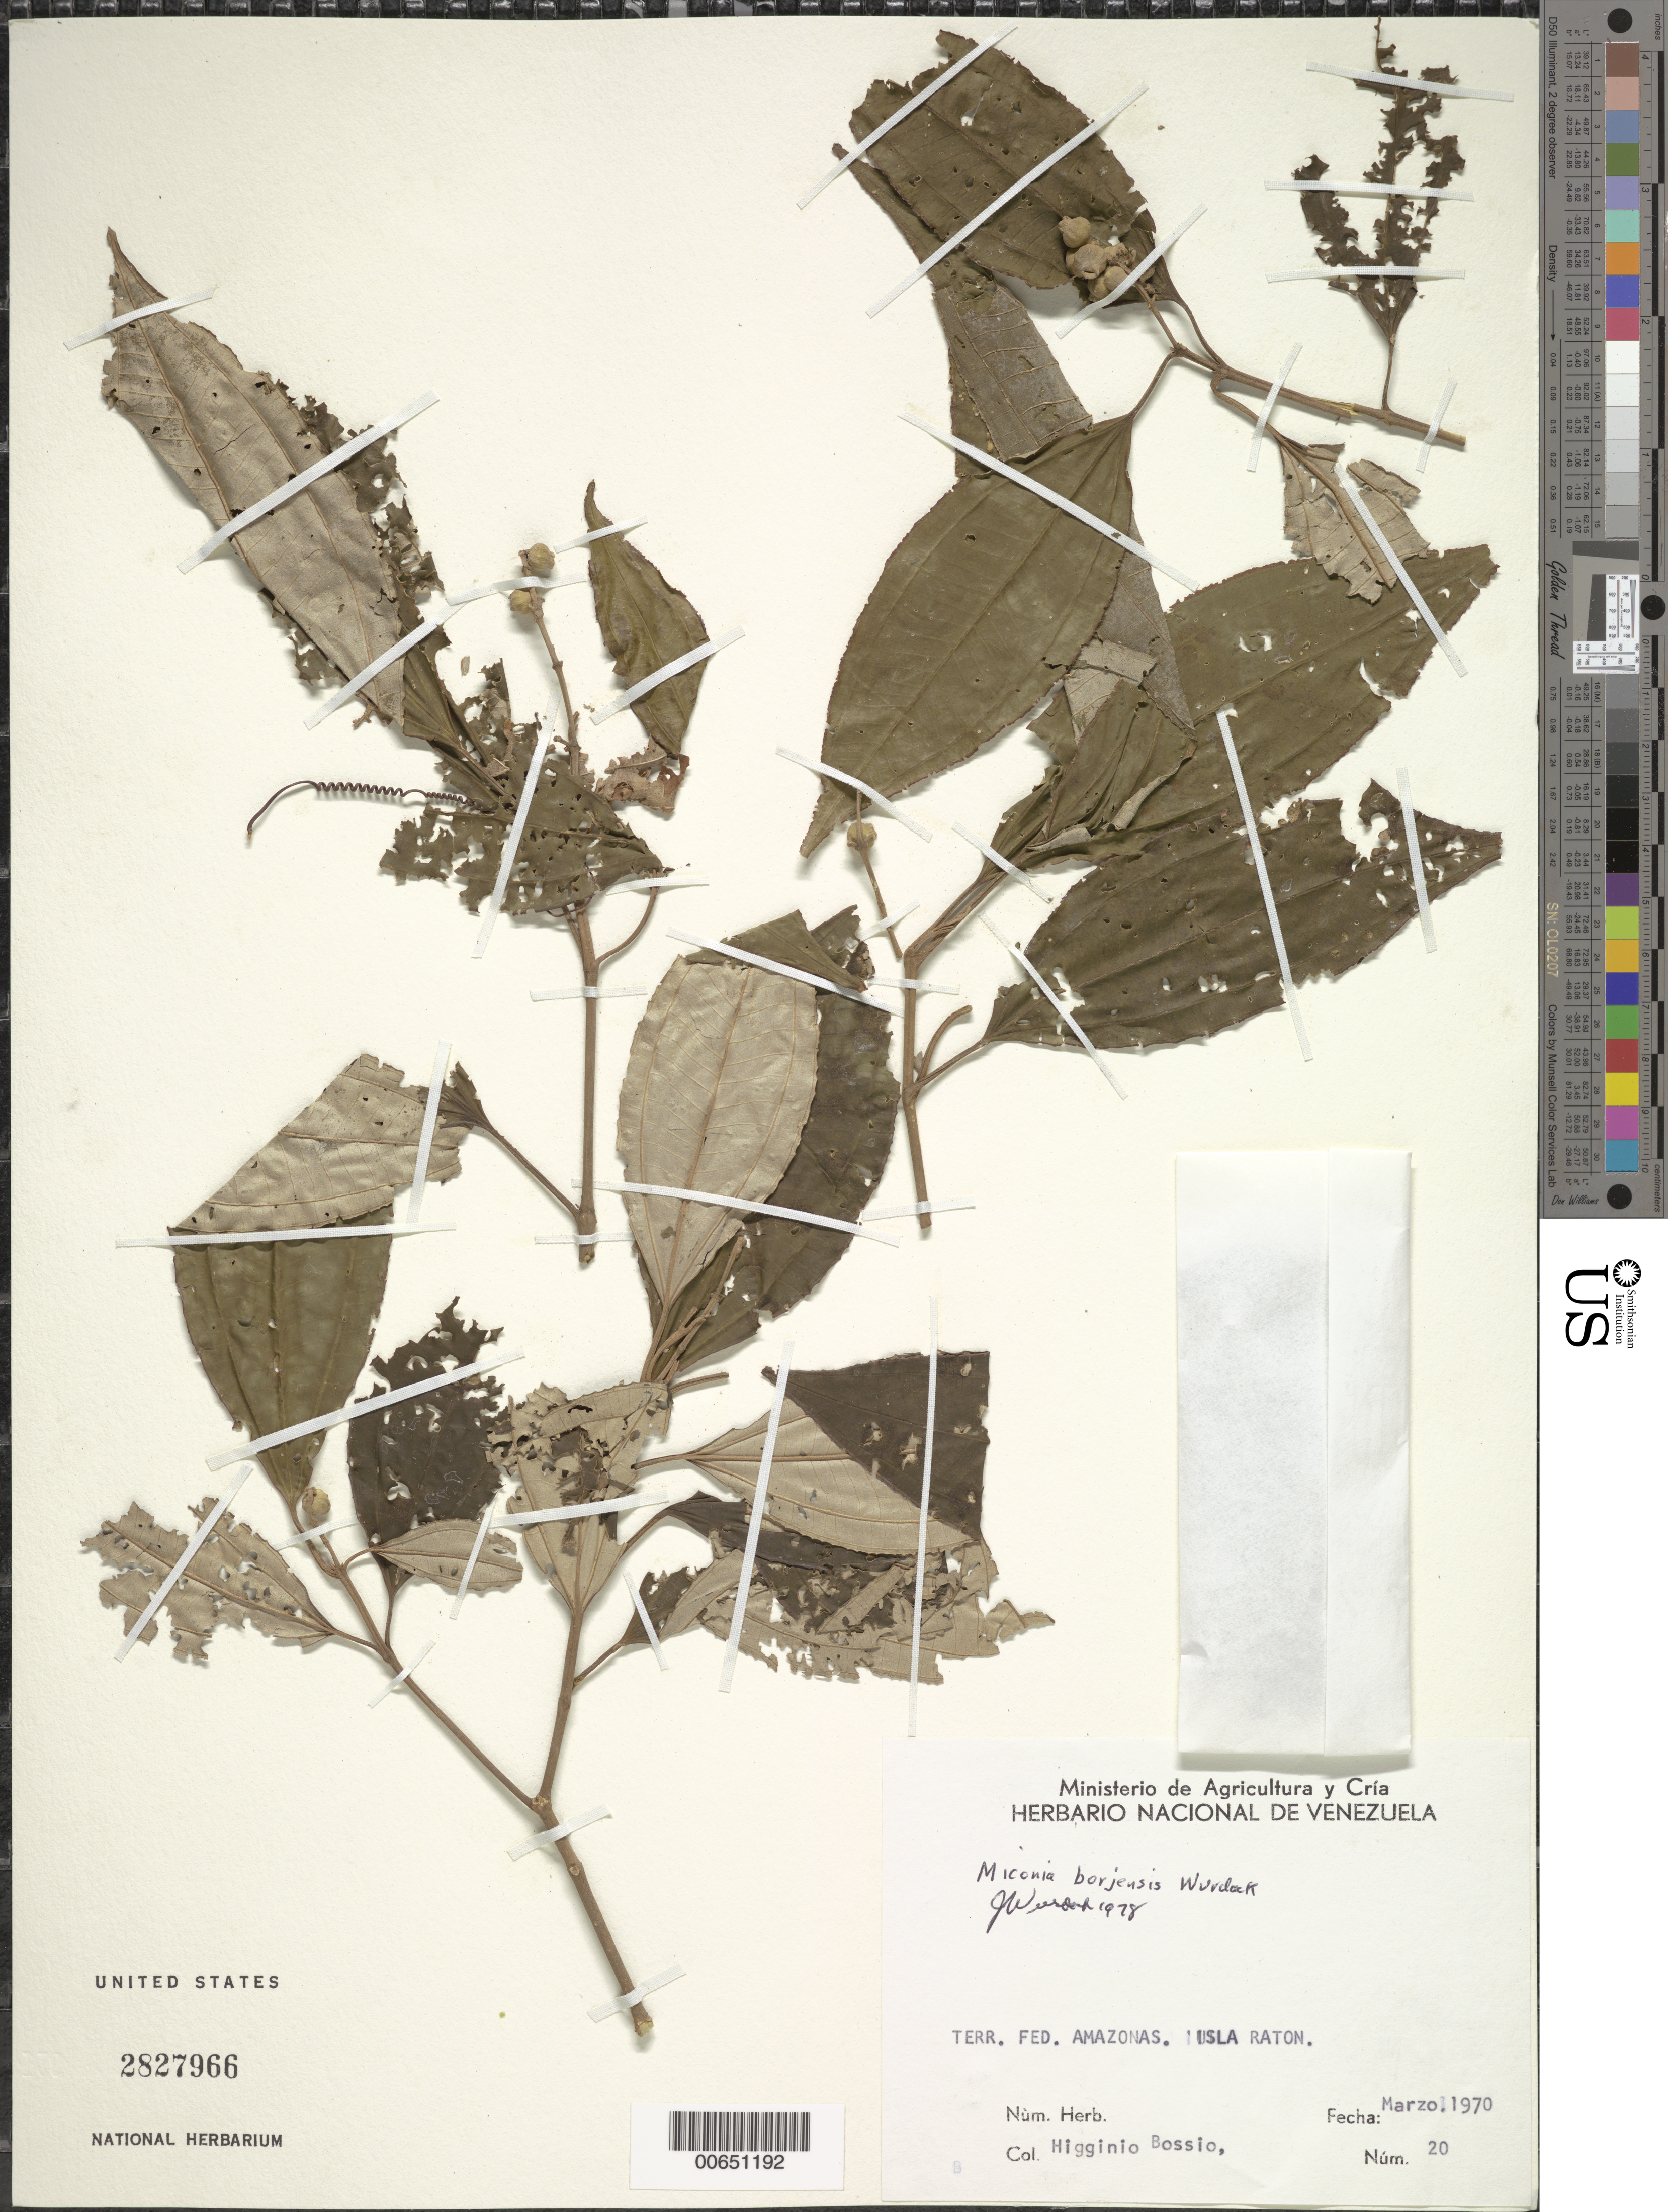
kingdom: Plantae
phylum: Tracheophyta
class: Magnoliopsida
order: Myrtales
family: Melastomataceae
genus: Miconia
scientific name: Miconia borjensis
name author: Wurdack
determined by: Wurdack, John J., (US), US (UNITED STATES)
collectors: H. Bossio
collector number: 20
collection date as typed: Mar-70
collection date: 1970-03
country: Venezuela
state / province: Amazonas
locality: Isla Ratón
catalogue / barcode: US 2827966